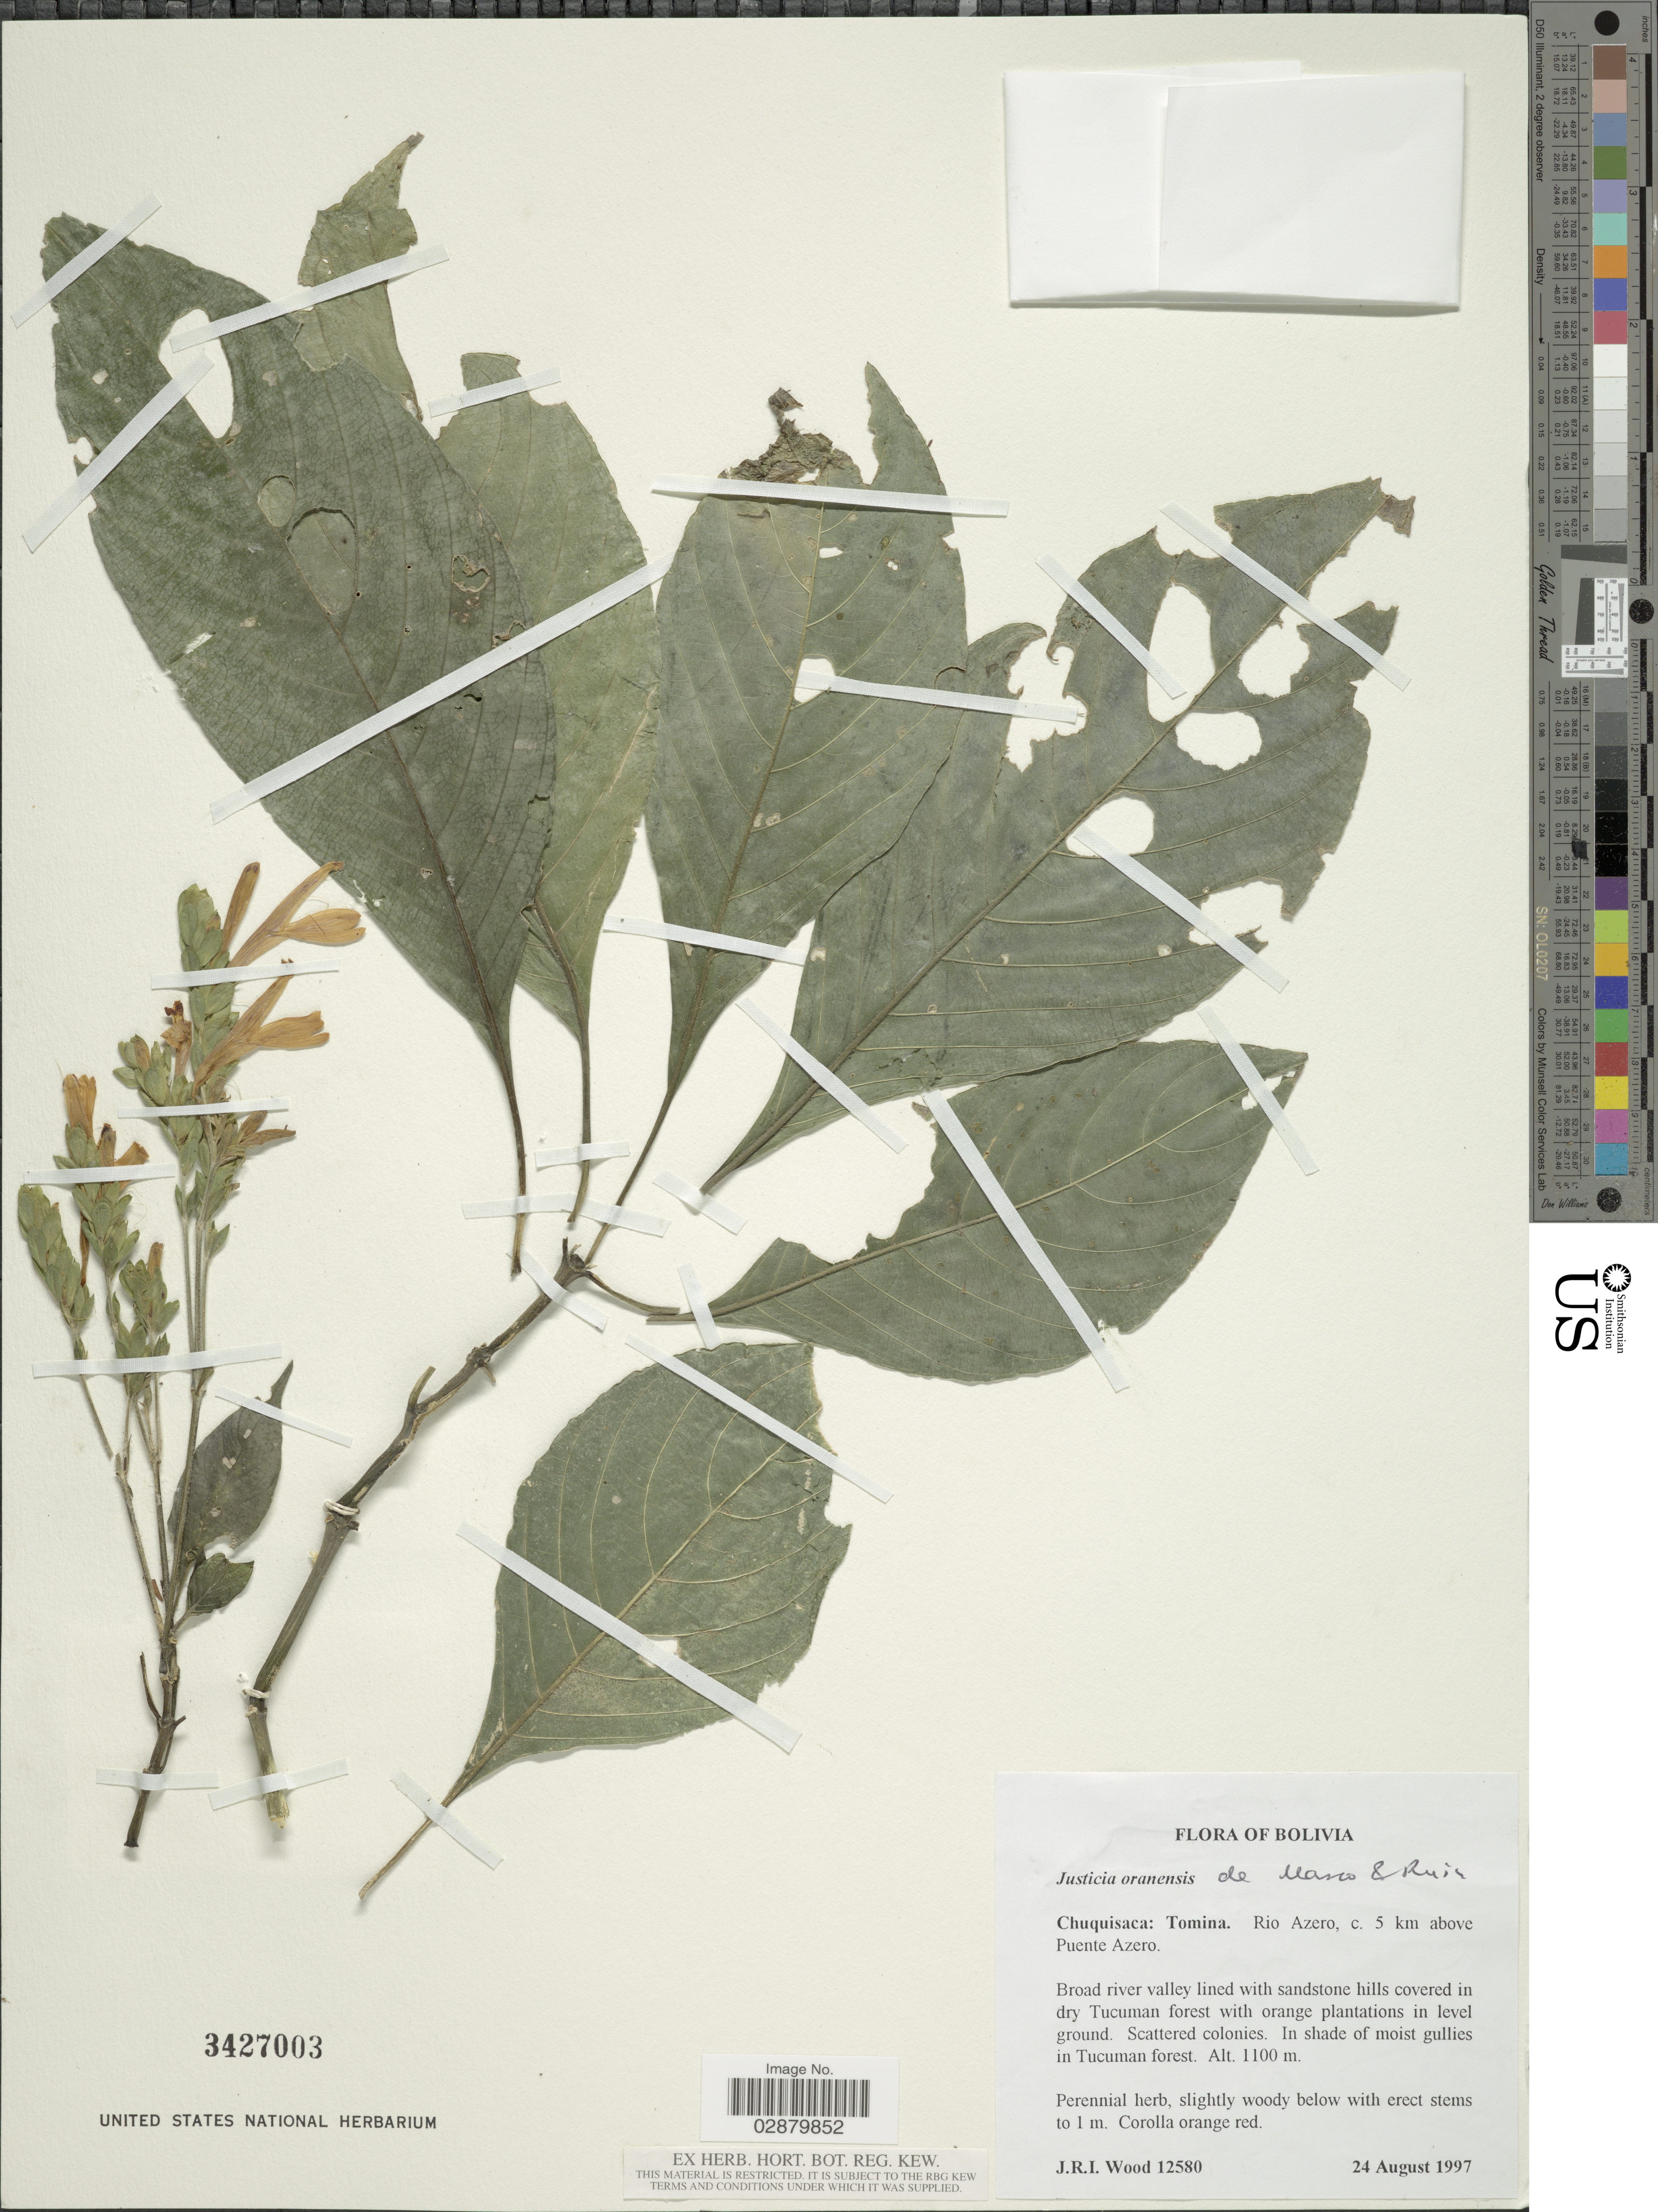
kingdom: Plantae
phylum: Tracheophyta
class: Magnoliopsida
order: Lamiales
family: Acanthaceae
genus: Justicia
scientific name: Justicia oranensis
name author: De Marco & T. Ruíz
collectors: J. R. I. Wood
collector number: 12580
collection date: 1997-08-24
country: Bolivia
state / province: Chuquisaca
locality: Tomina. Rio Azero, c. 5 km above Puente Azero. Broad river valley.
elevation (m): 1100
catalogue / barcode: US 3427003